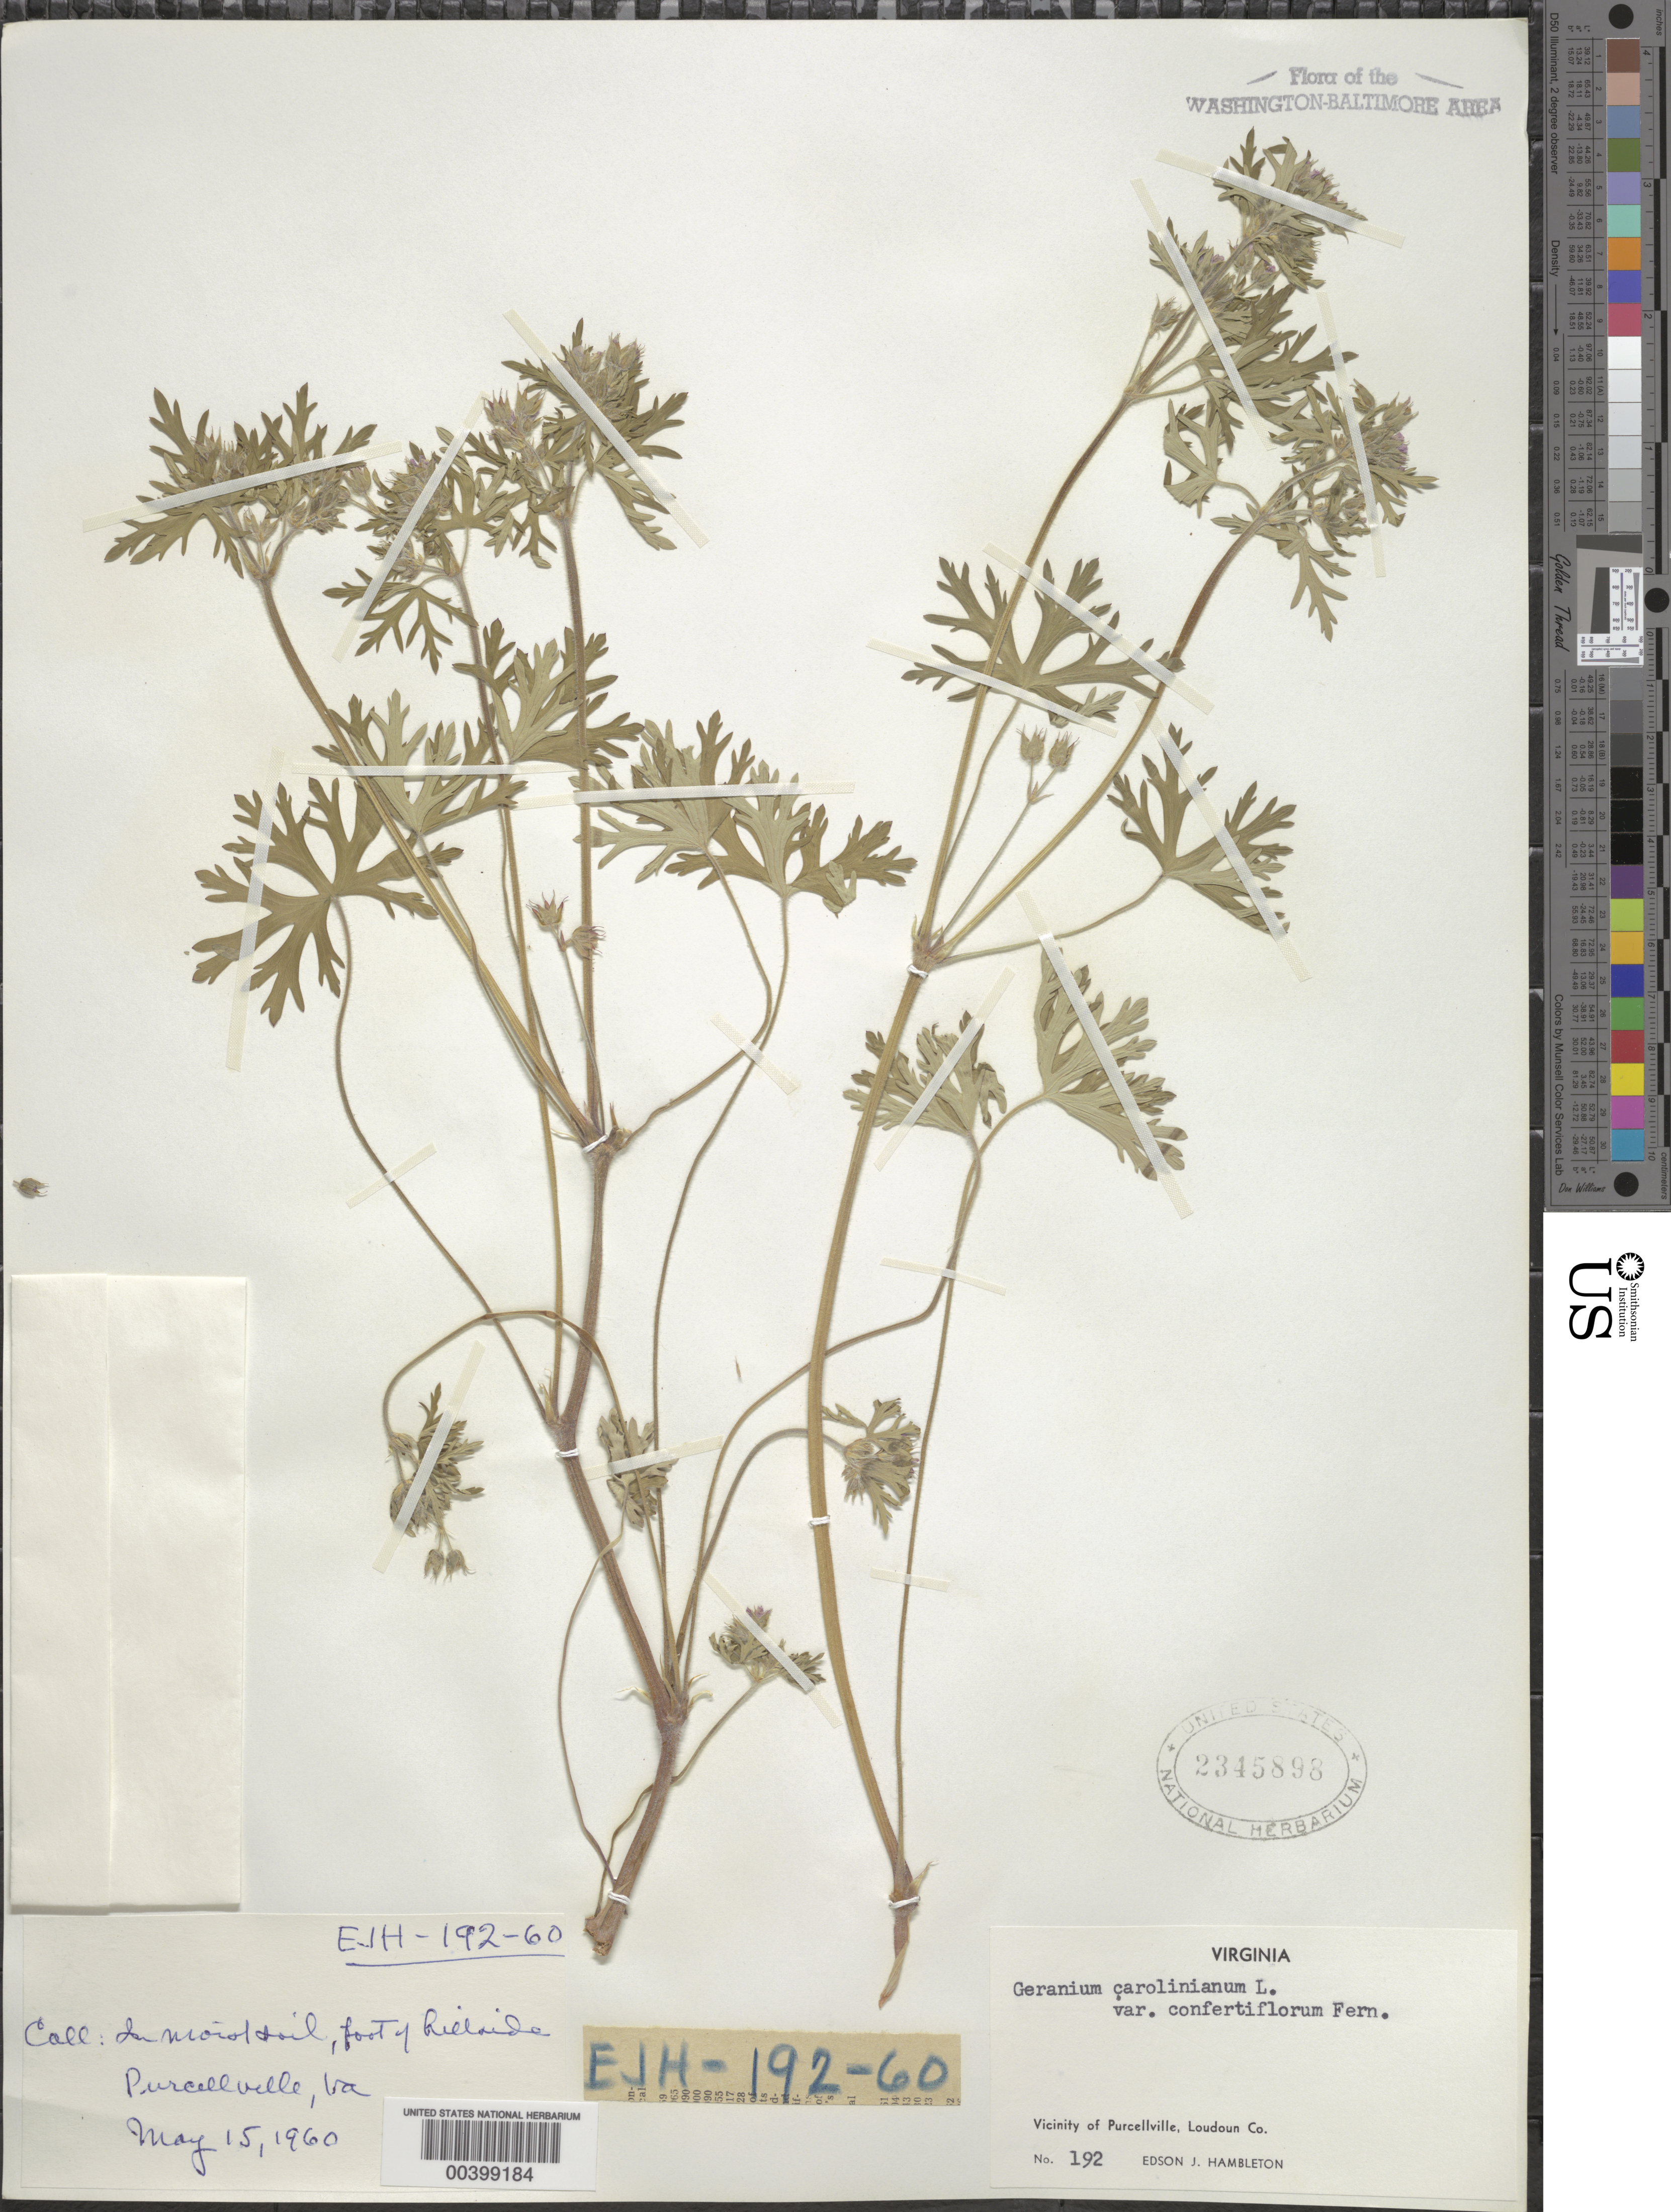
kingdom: Plantae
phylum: Tracheophyta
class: Magnoliopsida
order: Geraniales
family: Geraniaceae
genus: Geranium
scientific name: Geranium carolinianum var. confertiflorum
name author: Fernald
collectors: E. Hambleton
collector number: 192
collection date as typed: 15 May 1960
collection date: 1960-05-15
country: United States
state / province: Virginia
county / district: Loudoun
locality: Purcellville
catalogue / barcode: US 2345898